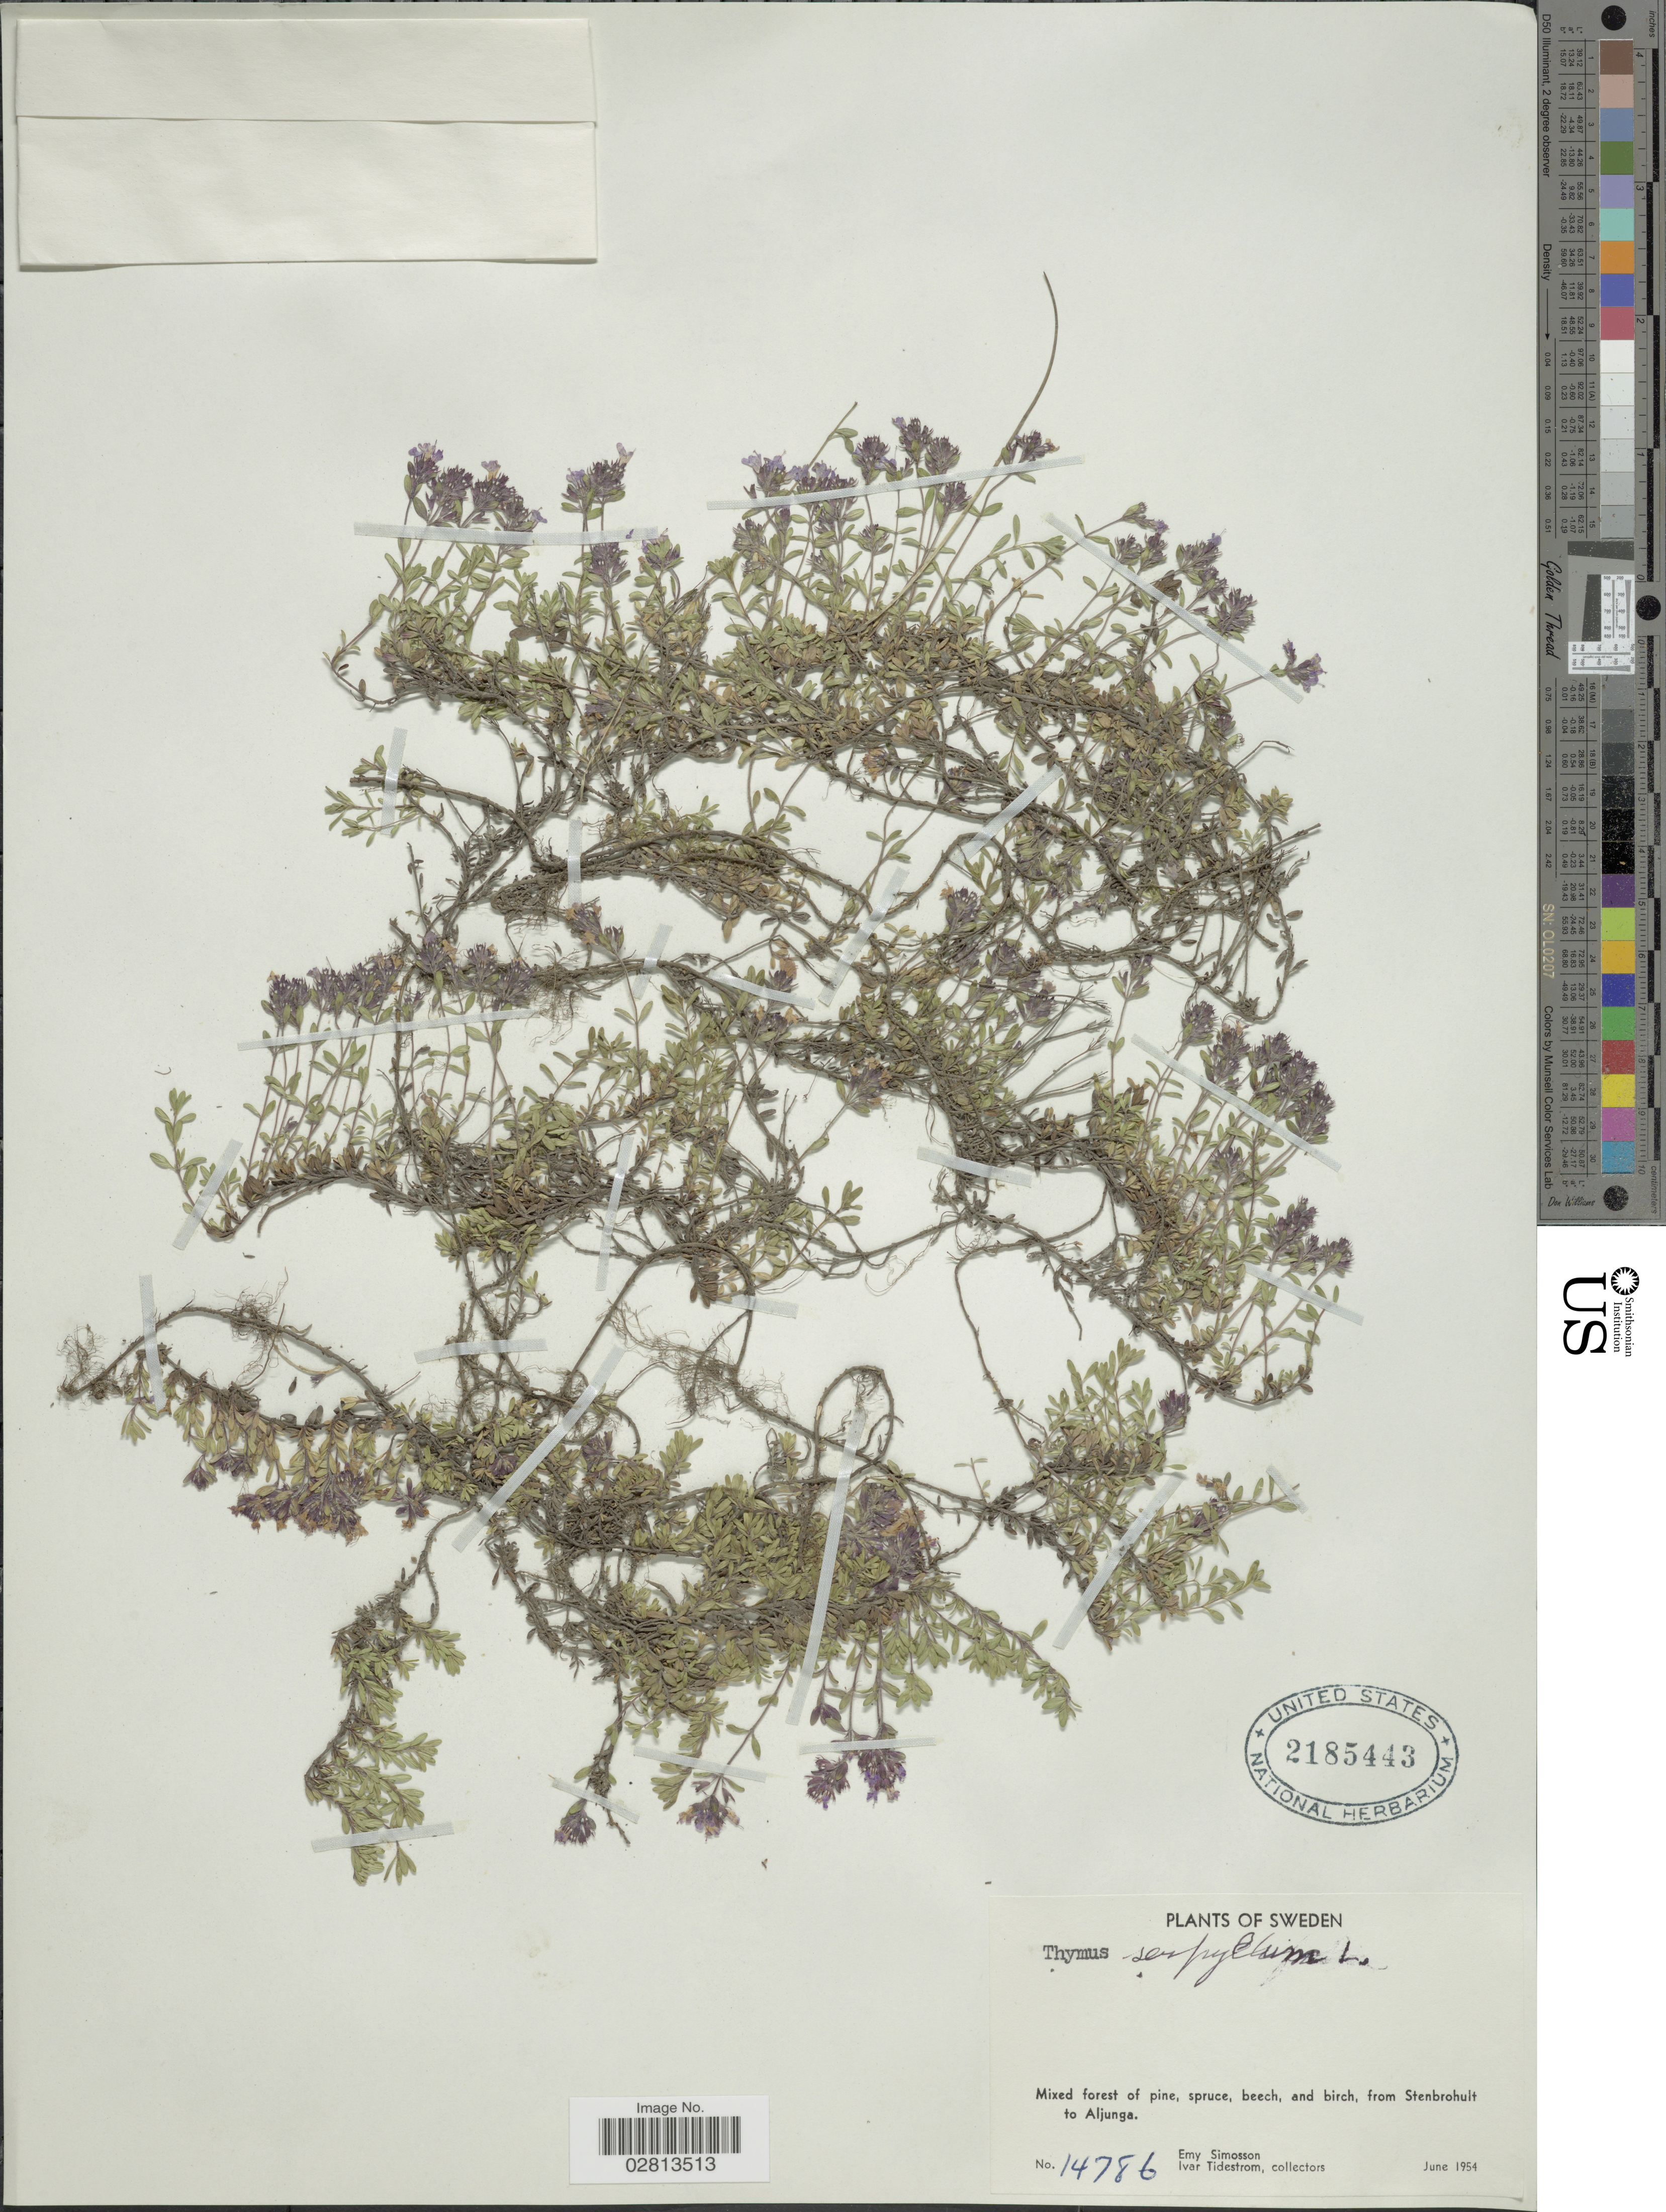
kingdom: Plantae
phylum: Tracheophyta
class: Magnoliopsida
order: Lamiales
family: Lamiaceae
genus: Thymus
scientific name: Thymus serpyllum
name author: L.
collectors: E. Simosson & I. F. Tidestrom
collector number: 14786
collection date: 1954-06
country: Sweden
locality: From Stenbrohult to Aljunga.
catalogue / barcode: US 2185443